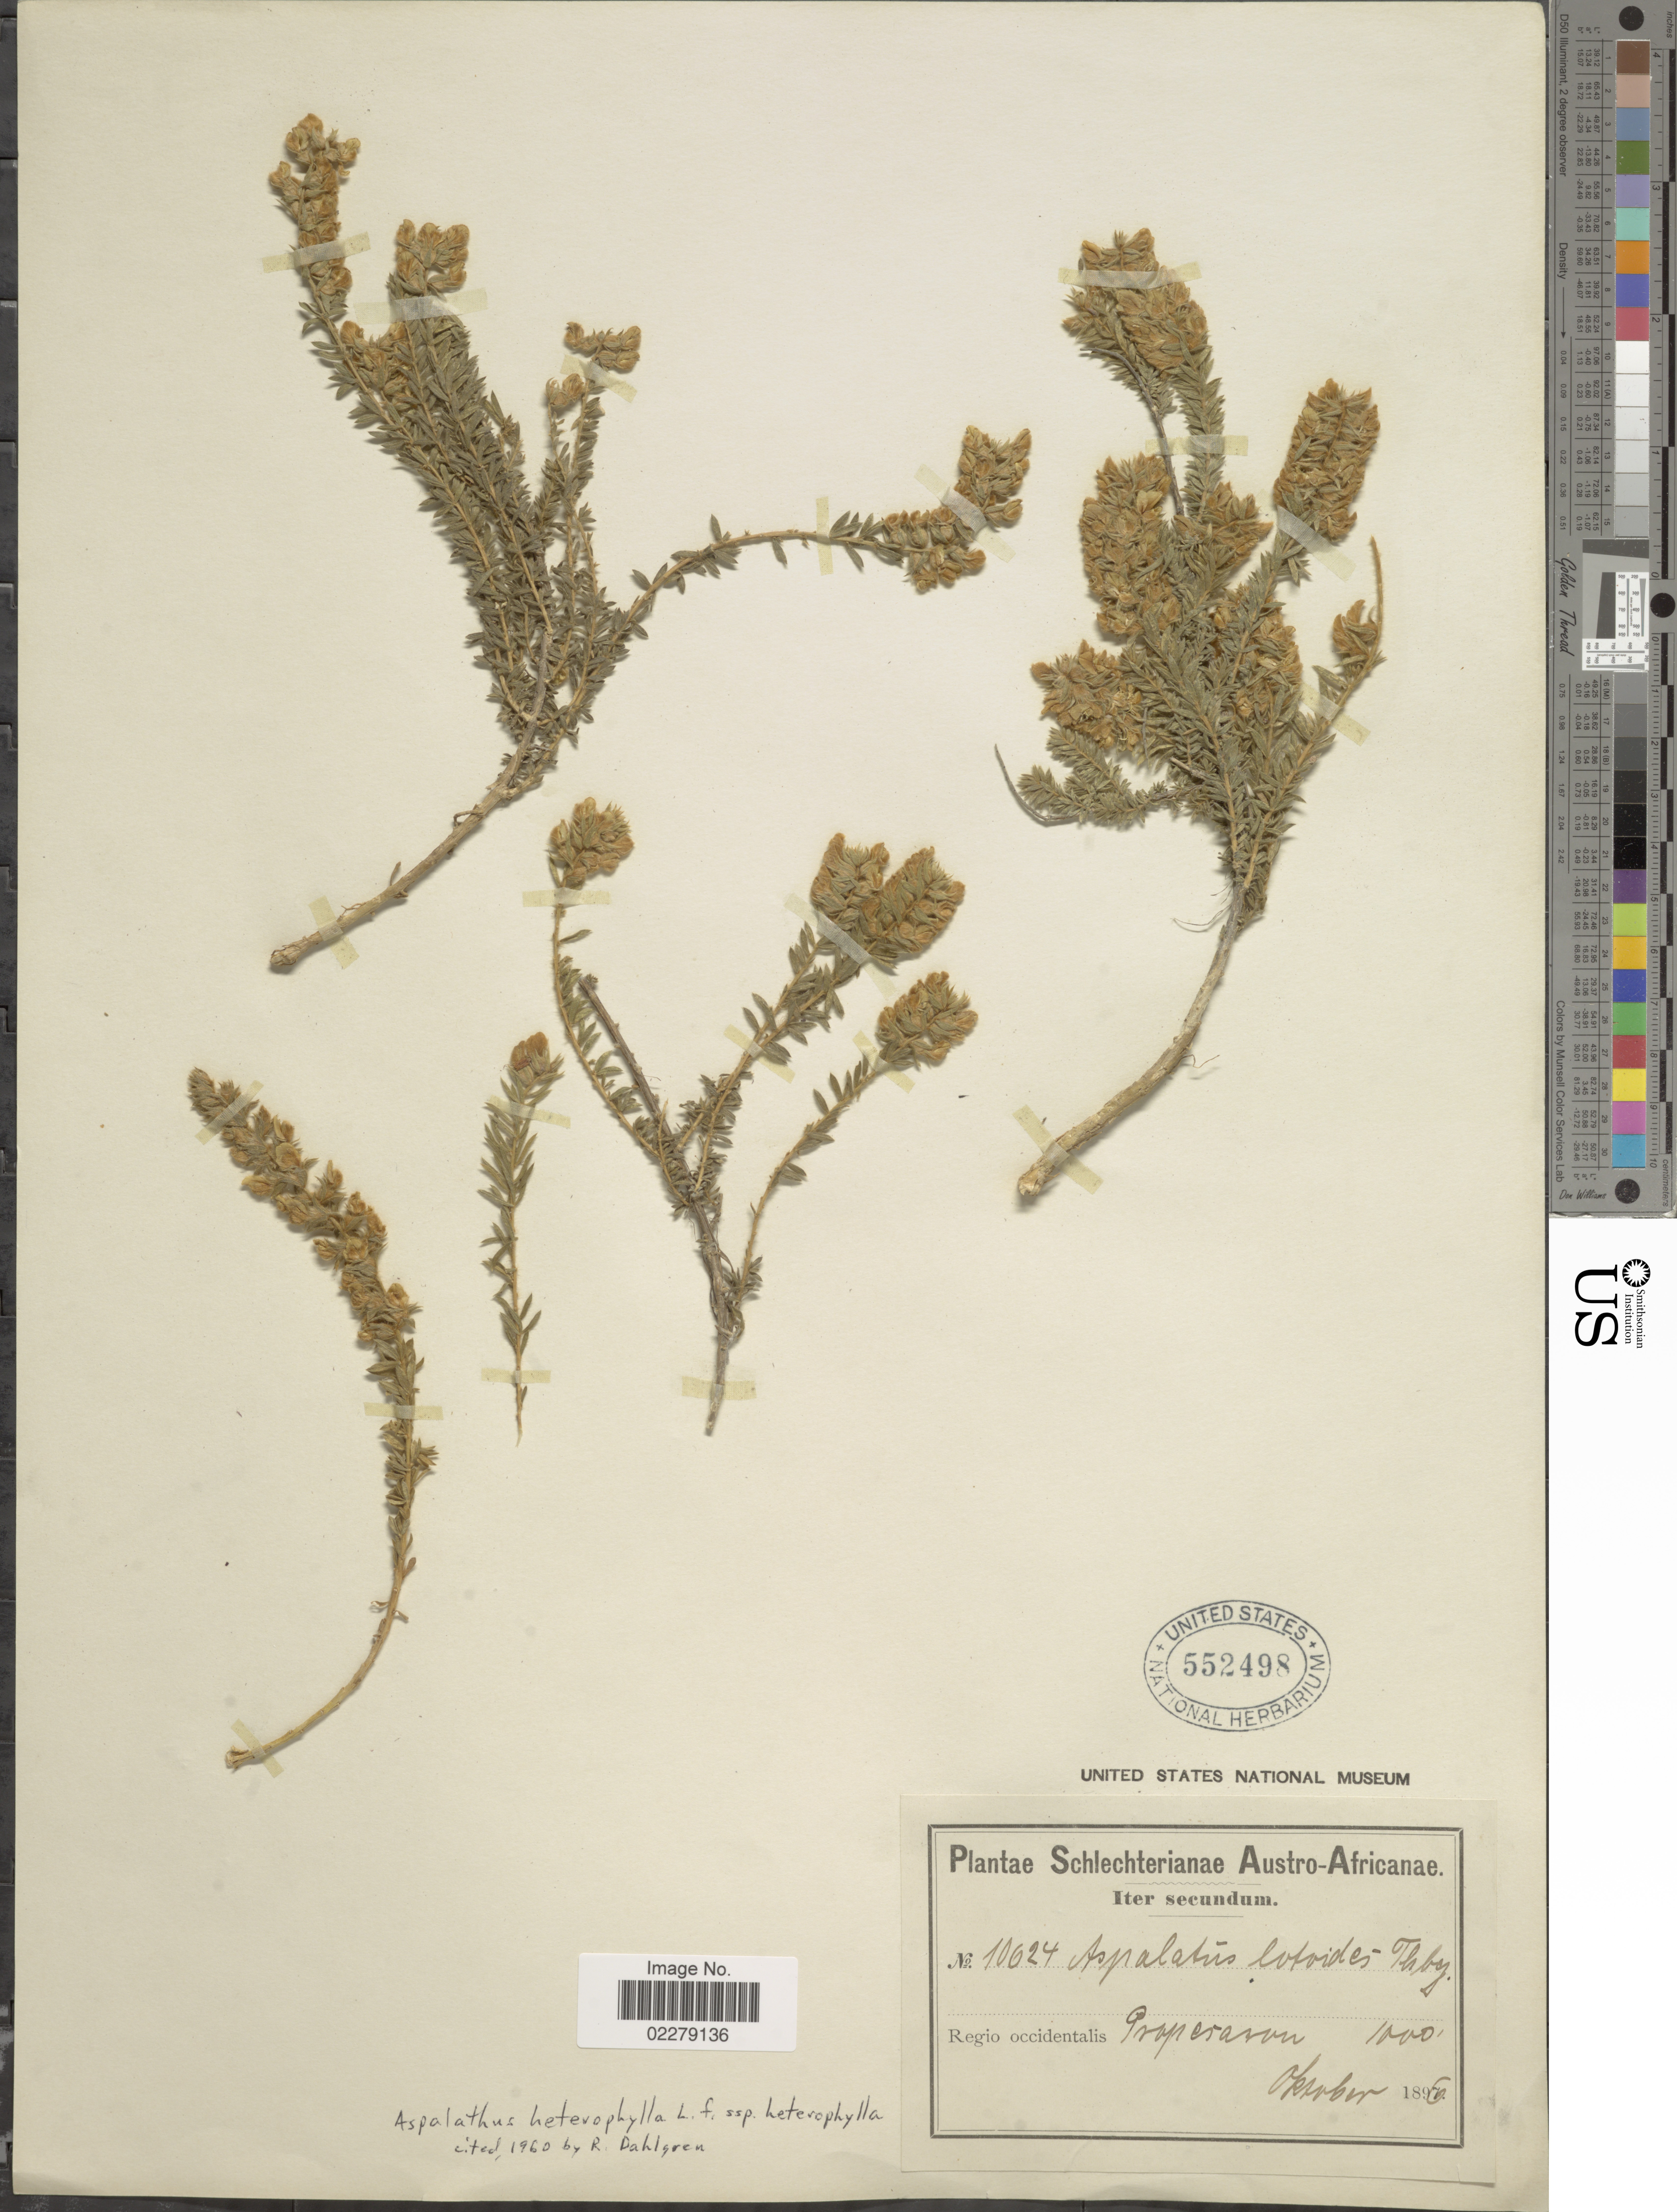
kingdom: Plantae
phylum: Tracheophyta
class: Magnoliopsida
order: Fabales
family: Fabaceae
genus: Aspalathus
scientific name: Aspalathus heterophylla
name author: L. f.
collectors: Schlechter, --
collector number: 10624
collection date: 1896-10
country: South Africa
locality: Austro- Africanae. Regio occidentalis. Propesaxon.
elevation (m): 305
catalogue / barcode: US 552498